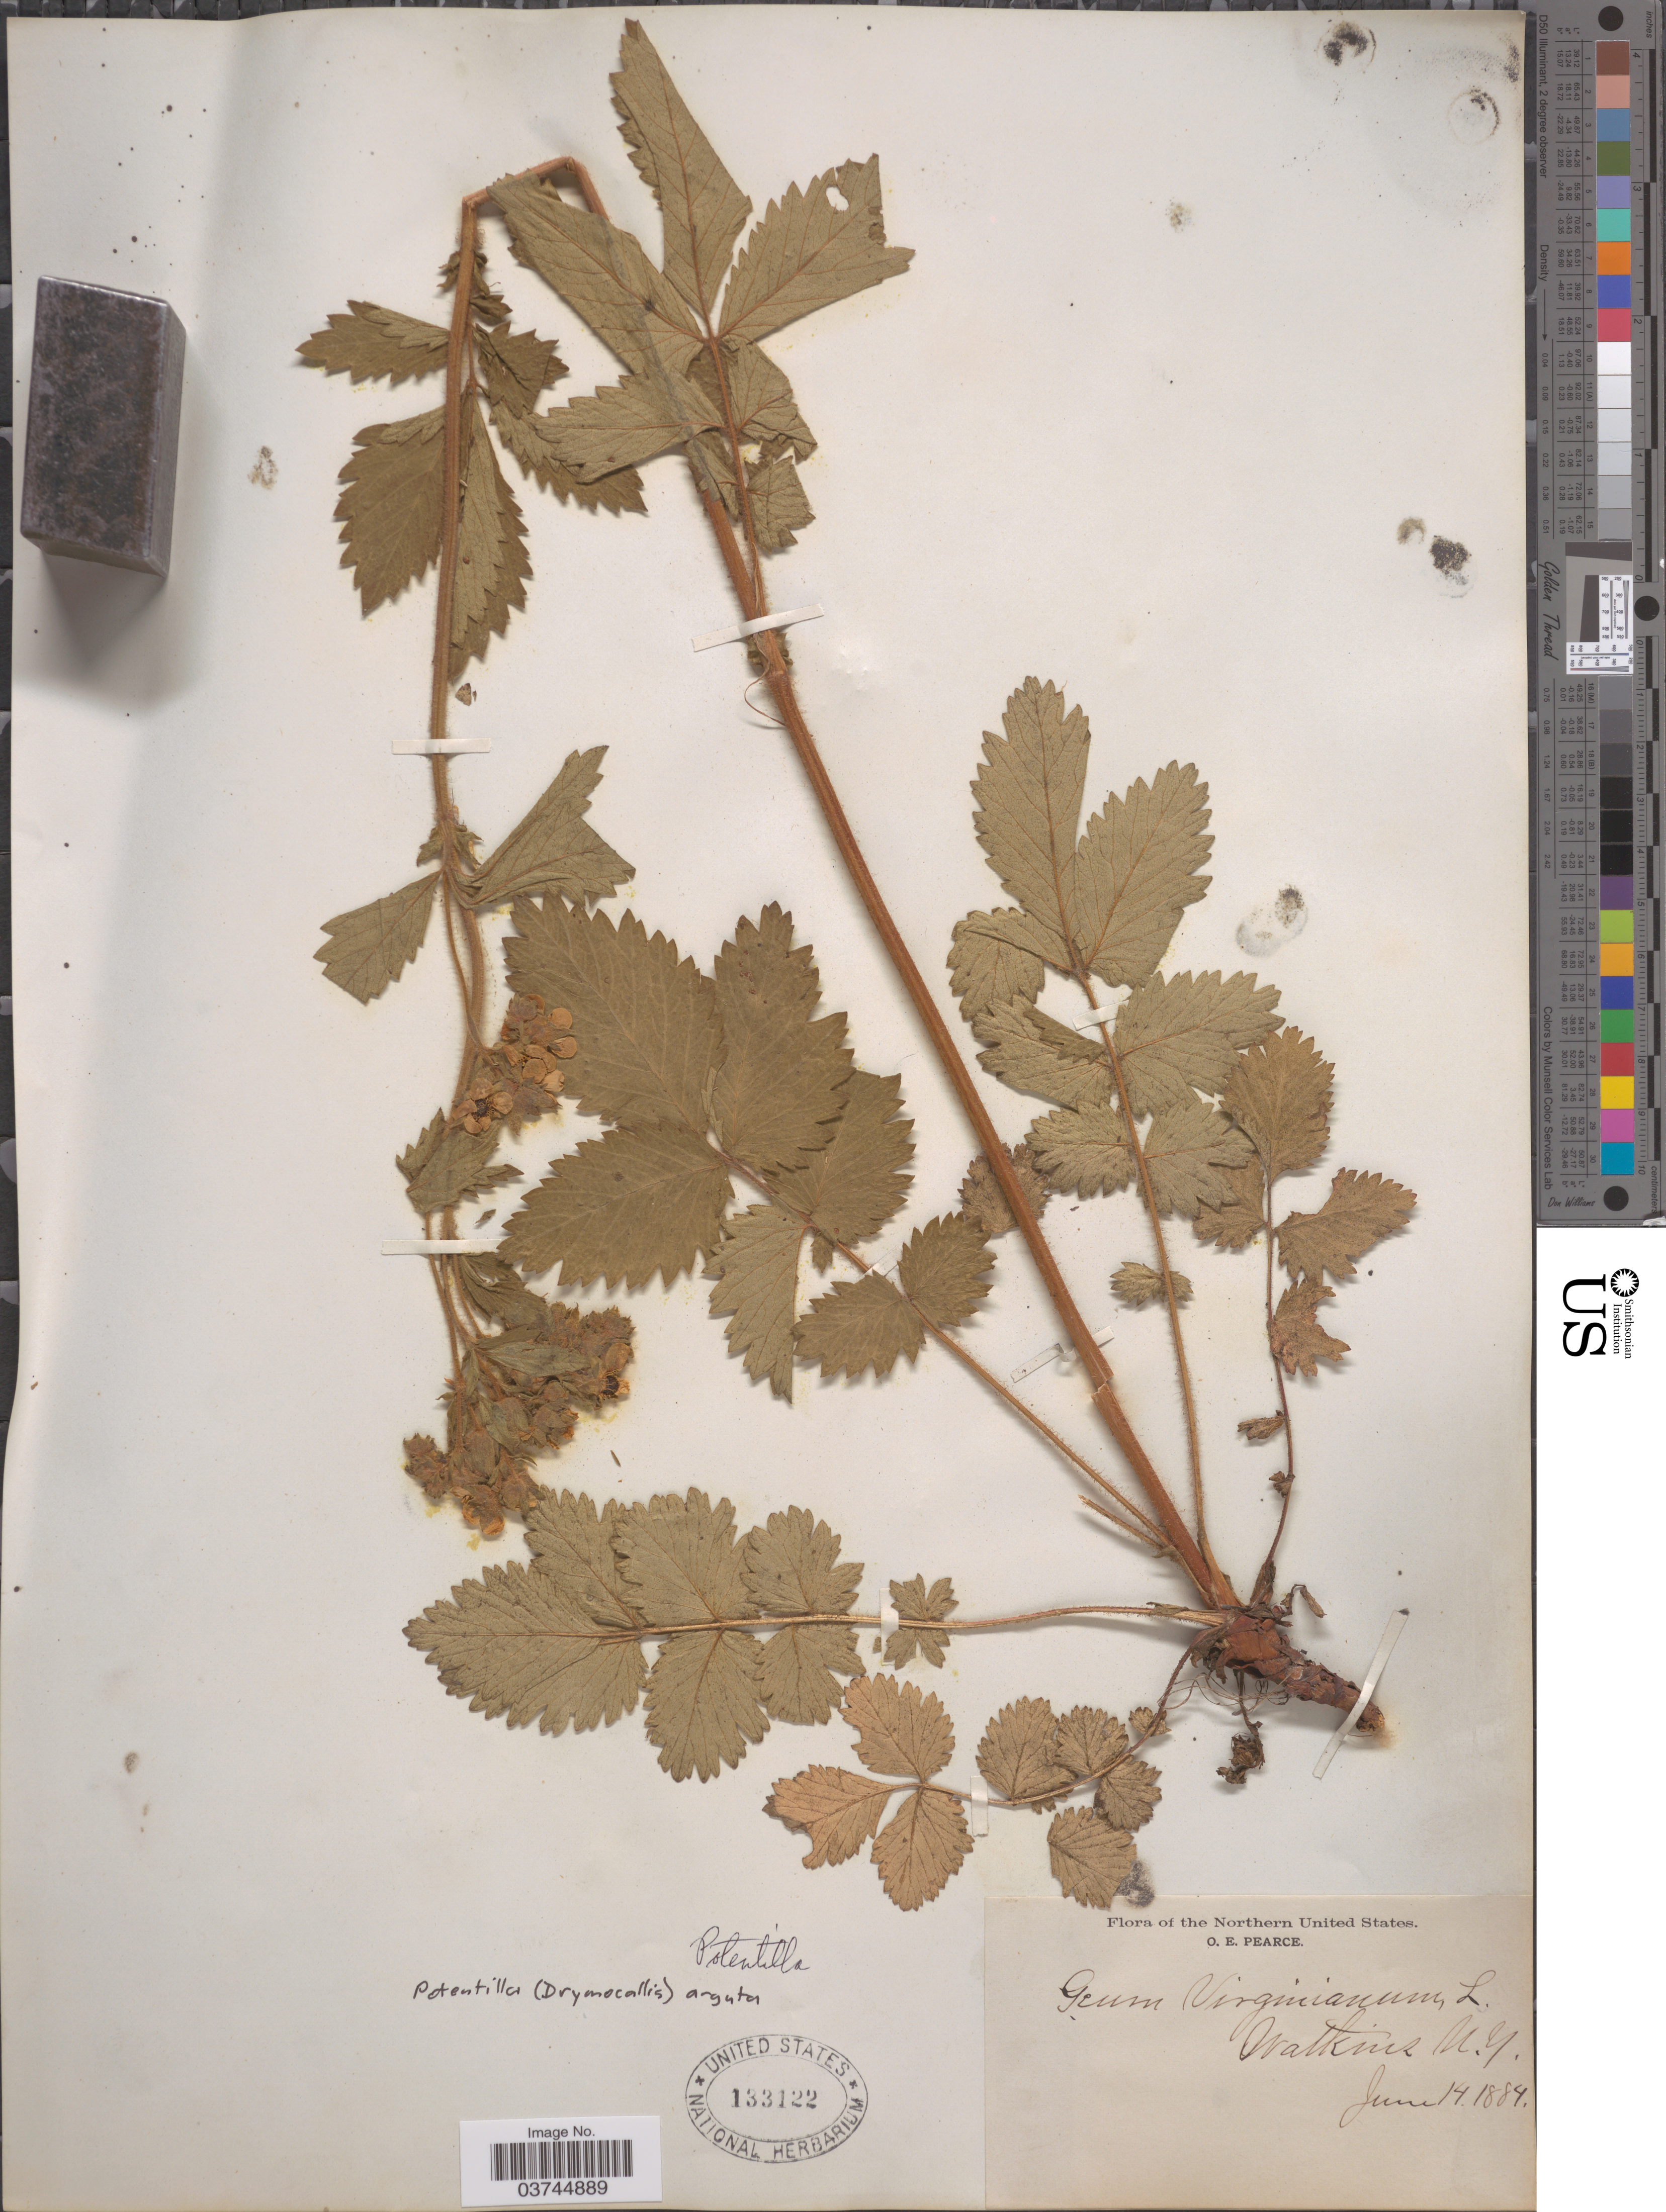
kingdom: Plantae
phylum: Tracheophyta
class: Magnoliopsida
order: Rosales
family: Rosaceae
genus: Drymocallis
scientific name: Drymocallis arguta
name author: (Pursh) Rydb.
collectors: O. E. Pearce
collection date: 1884-06-14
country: United States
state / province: New York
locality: Northern United States. Watkins.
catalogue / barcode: US 133122